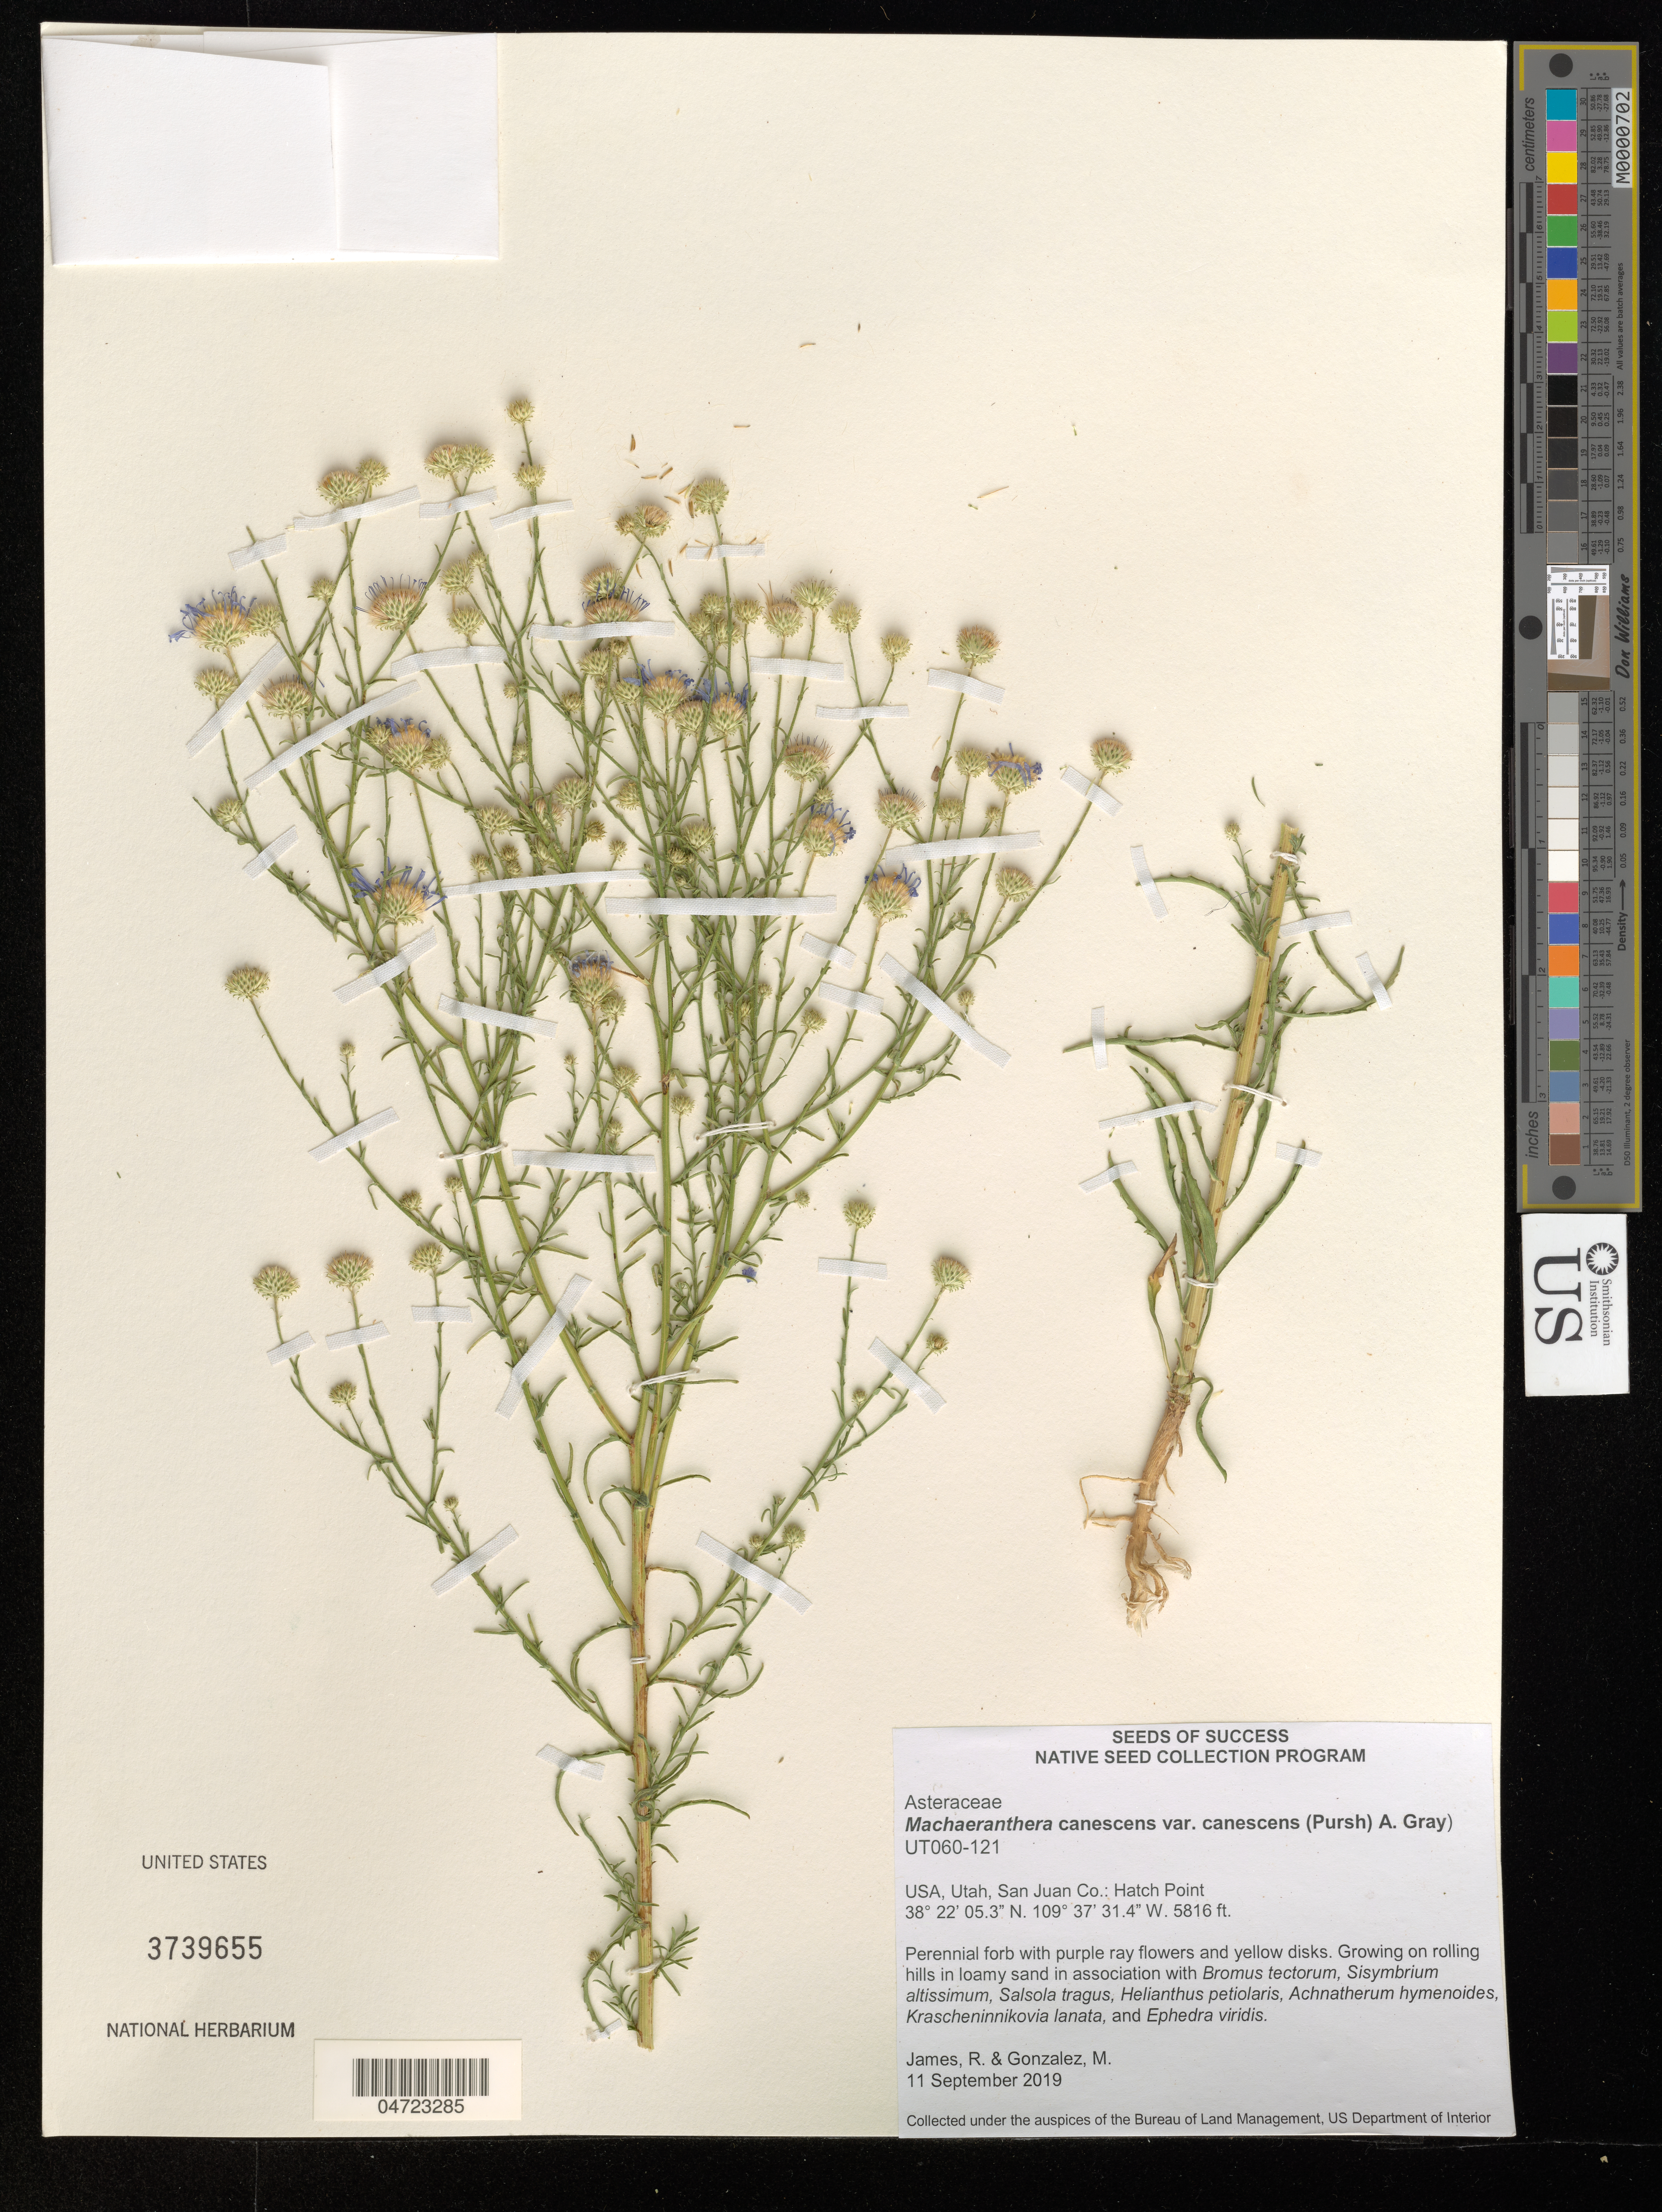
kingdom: Plantae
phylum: Tracheophyta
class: Magnoliopsida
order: Asterales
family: Asteraceae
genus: Machaeranthera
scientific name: Machaeranthera canescens var. canescens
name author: (Pursh) A. Gray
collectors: R. James & M. Gonzalez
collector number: UT060-121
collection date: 2019-09-11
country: United States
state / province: Utah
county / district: San Juan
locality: San Juan Co.: Hatch Point.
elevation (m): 1773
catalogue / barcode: US 3739655